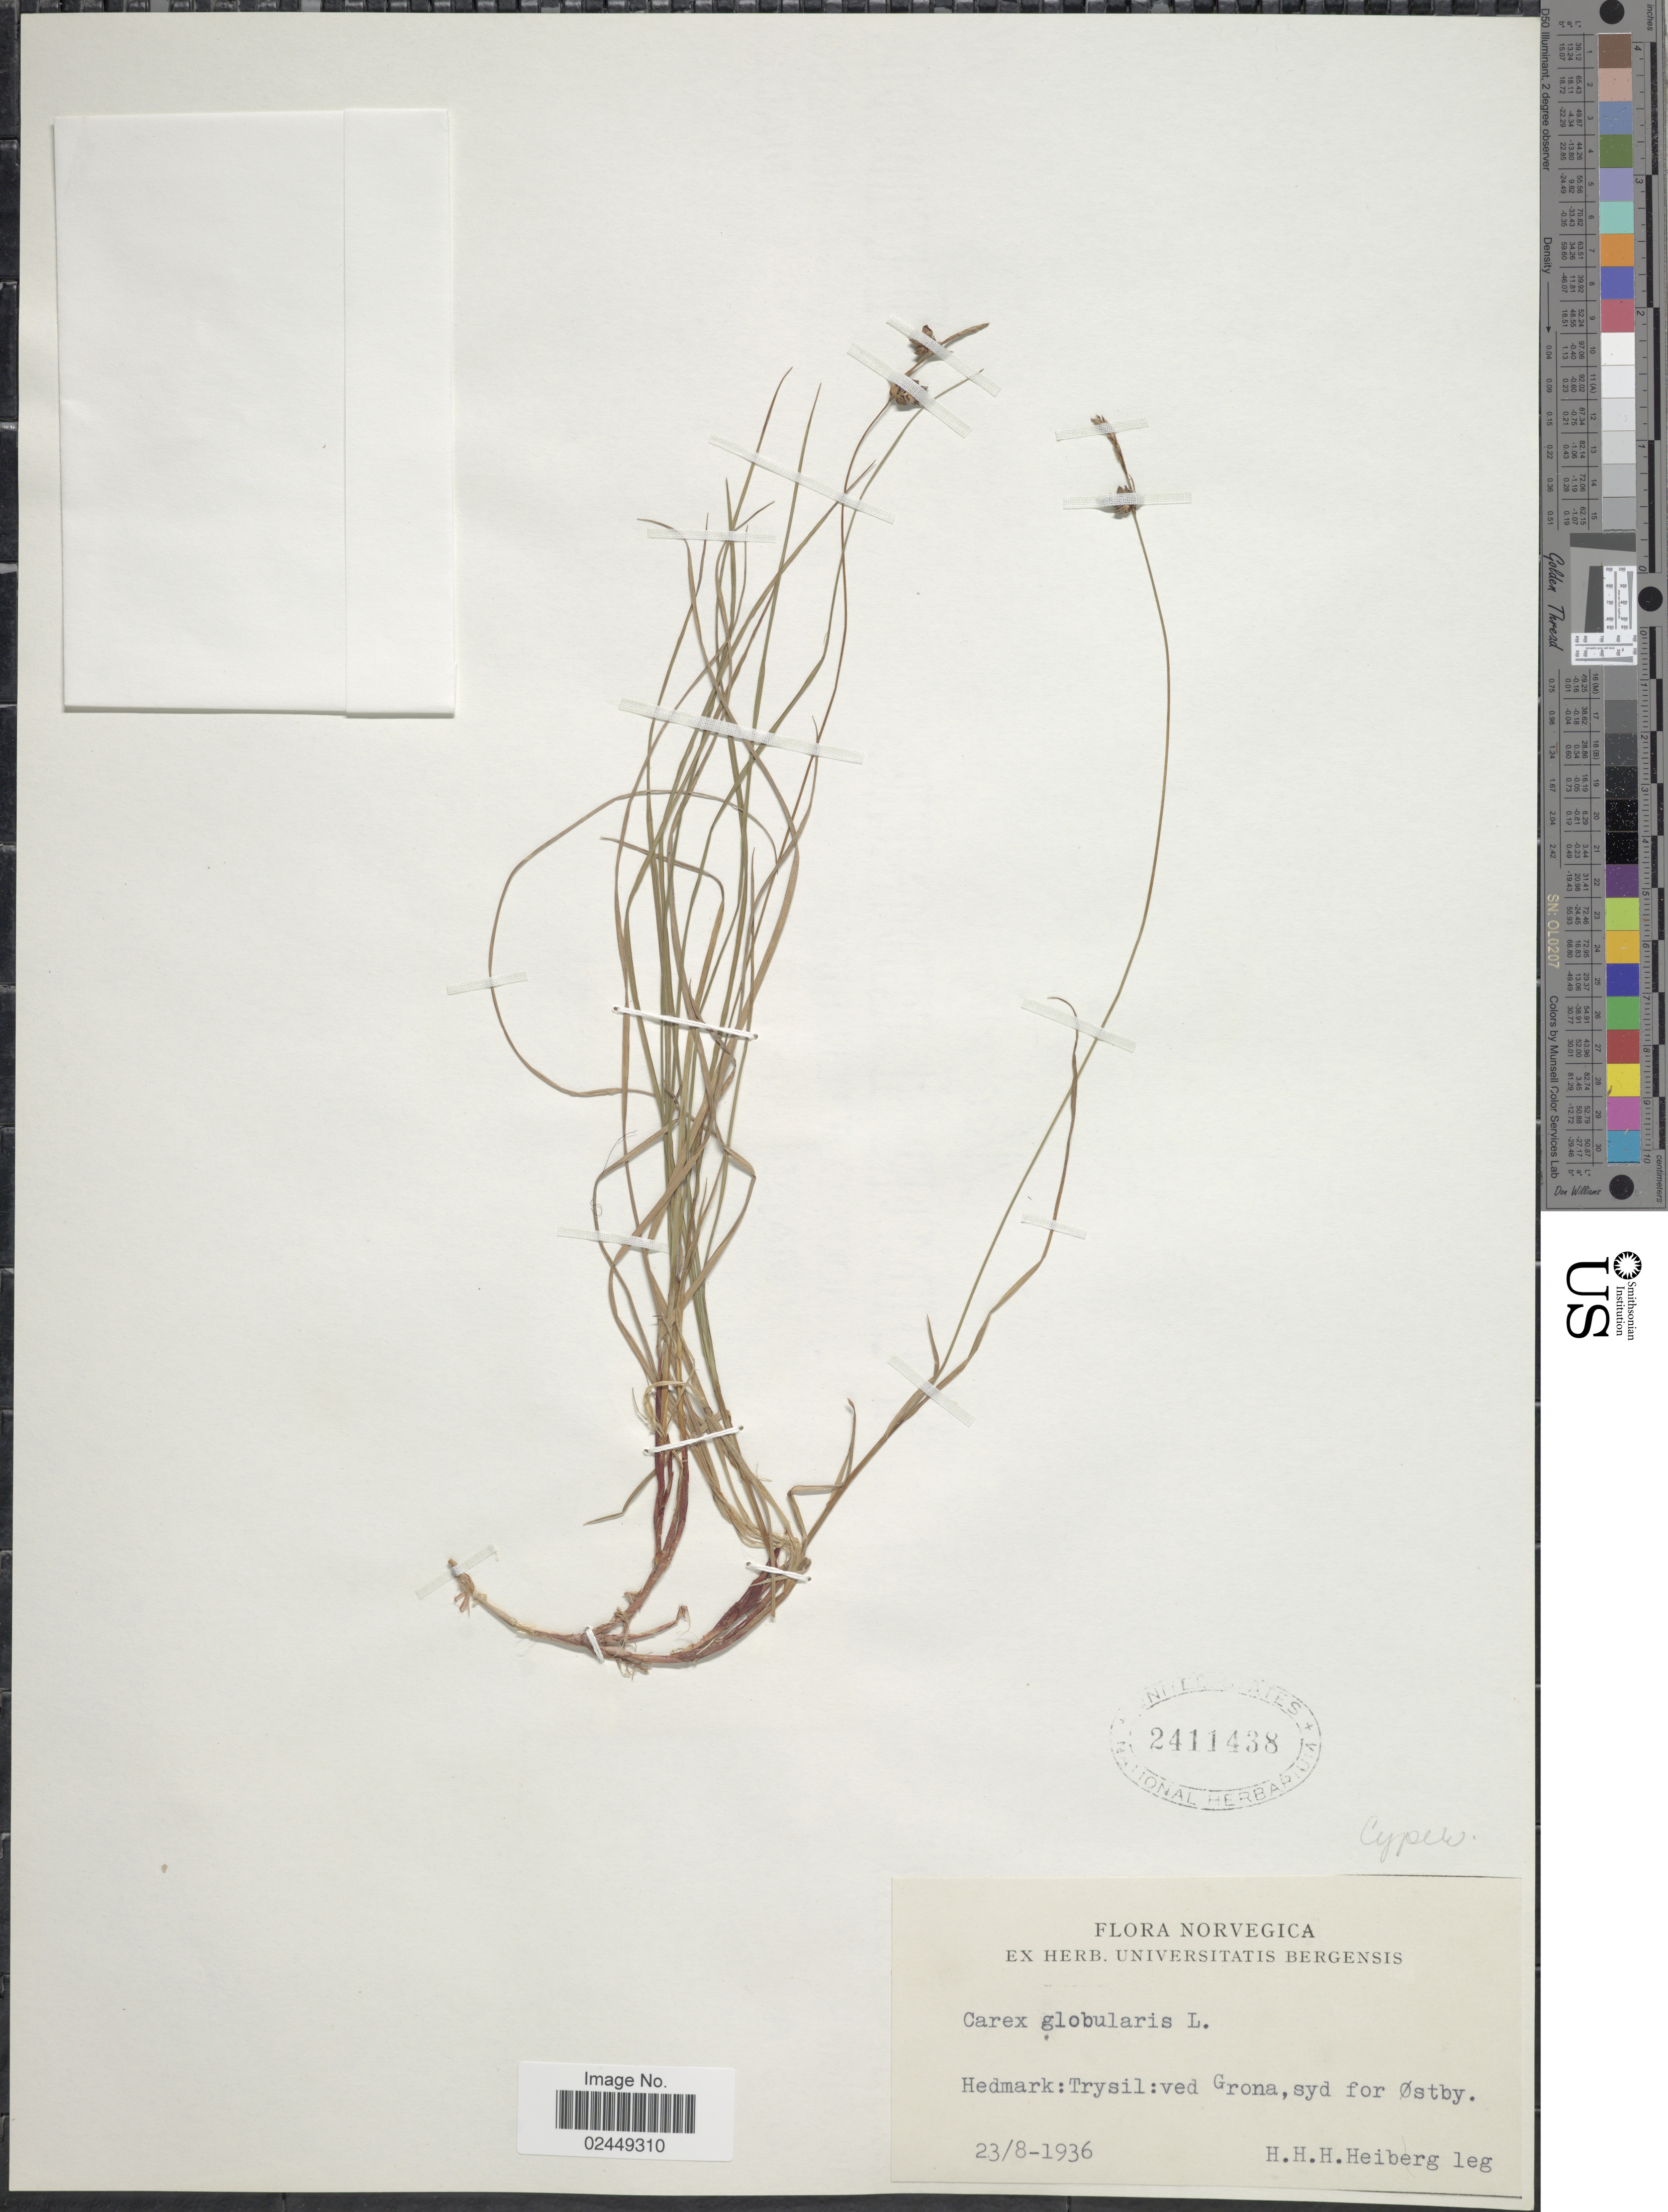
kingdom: Plantae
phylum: Tracheophyta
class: Liliopsida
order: Poales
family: Cyperaceae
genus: Carex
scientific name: Carex globularis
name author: L.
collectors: H. Heiberg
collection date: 1936-08-23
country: Norway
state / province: Hedmark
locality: Trysil: ved Grona, syd for Ostby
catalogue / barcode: US 2411438